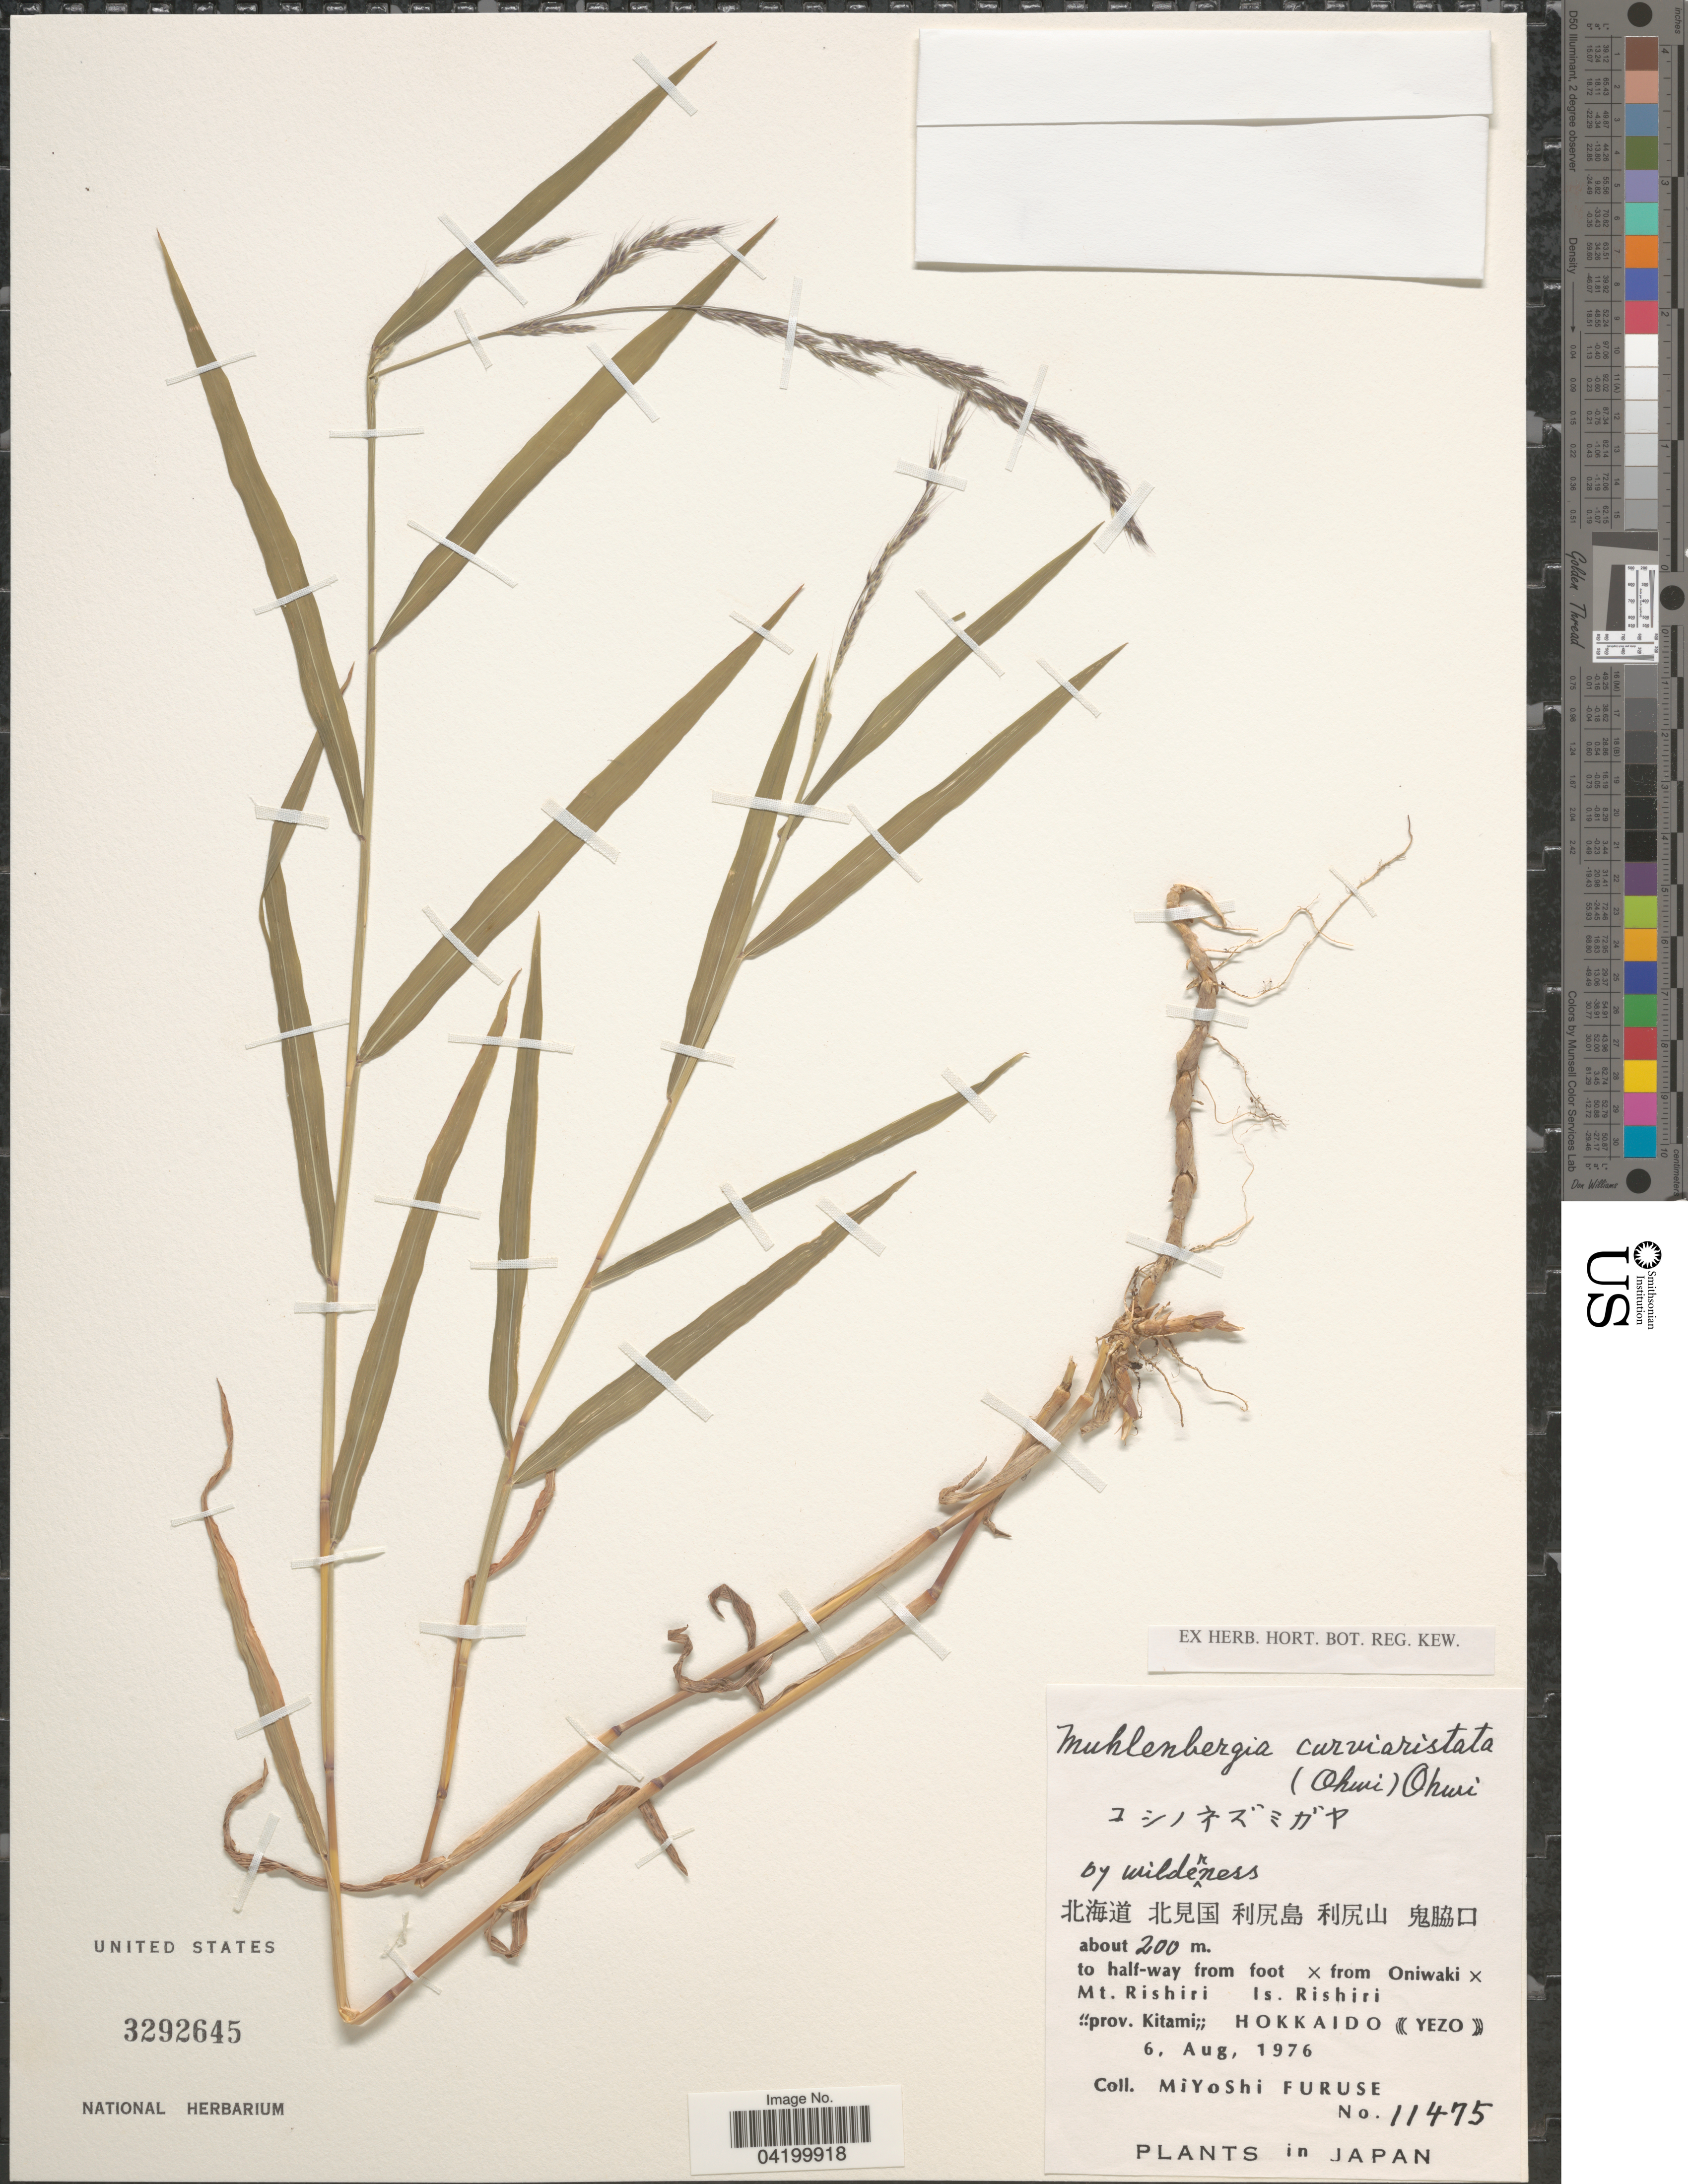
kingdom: Plantae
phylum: Tracheophyta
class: Liliopsida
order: Poales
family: Poaceae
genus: Muhlenbergia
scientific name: Muhlenbergia curviaristata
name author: (Ohwi) Ohwi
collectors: M. Furuse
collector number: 11475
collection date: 1976-08-06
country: Japan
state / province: Hokkaidō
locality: To half-way from foot [Foreign script] from Oniwaki [Foreign script] Mt. Rishiri Is. Rishiri. "prov. Kitami" Hokkaido Yezo.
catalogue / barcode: US 3292645